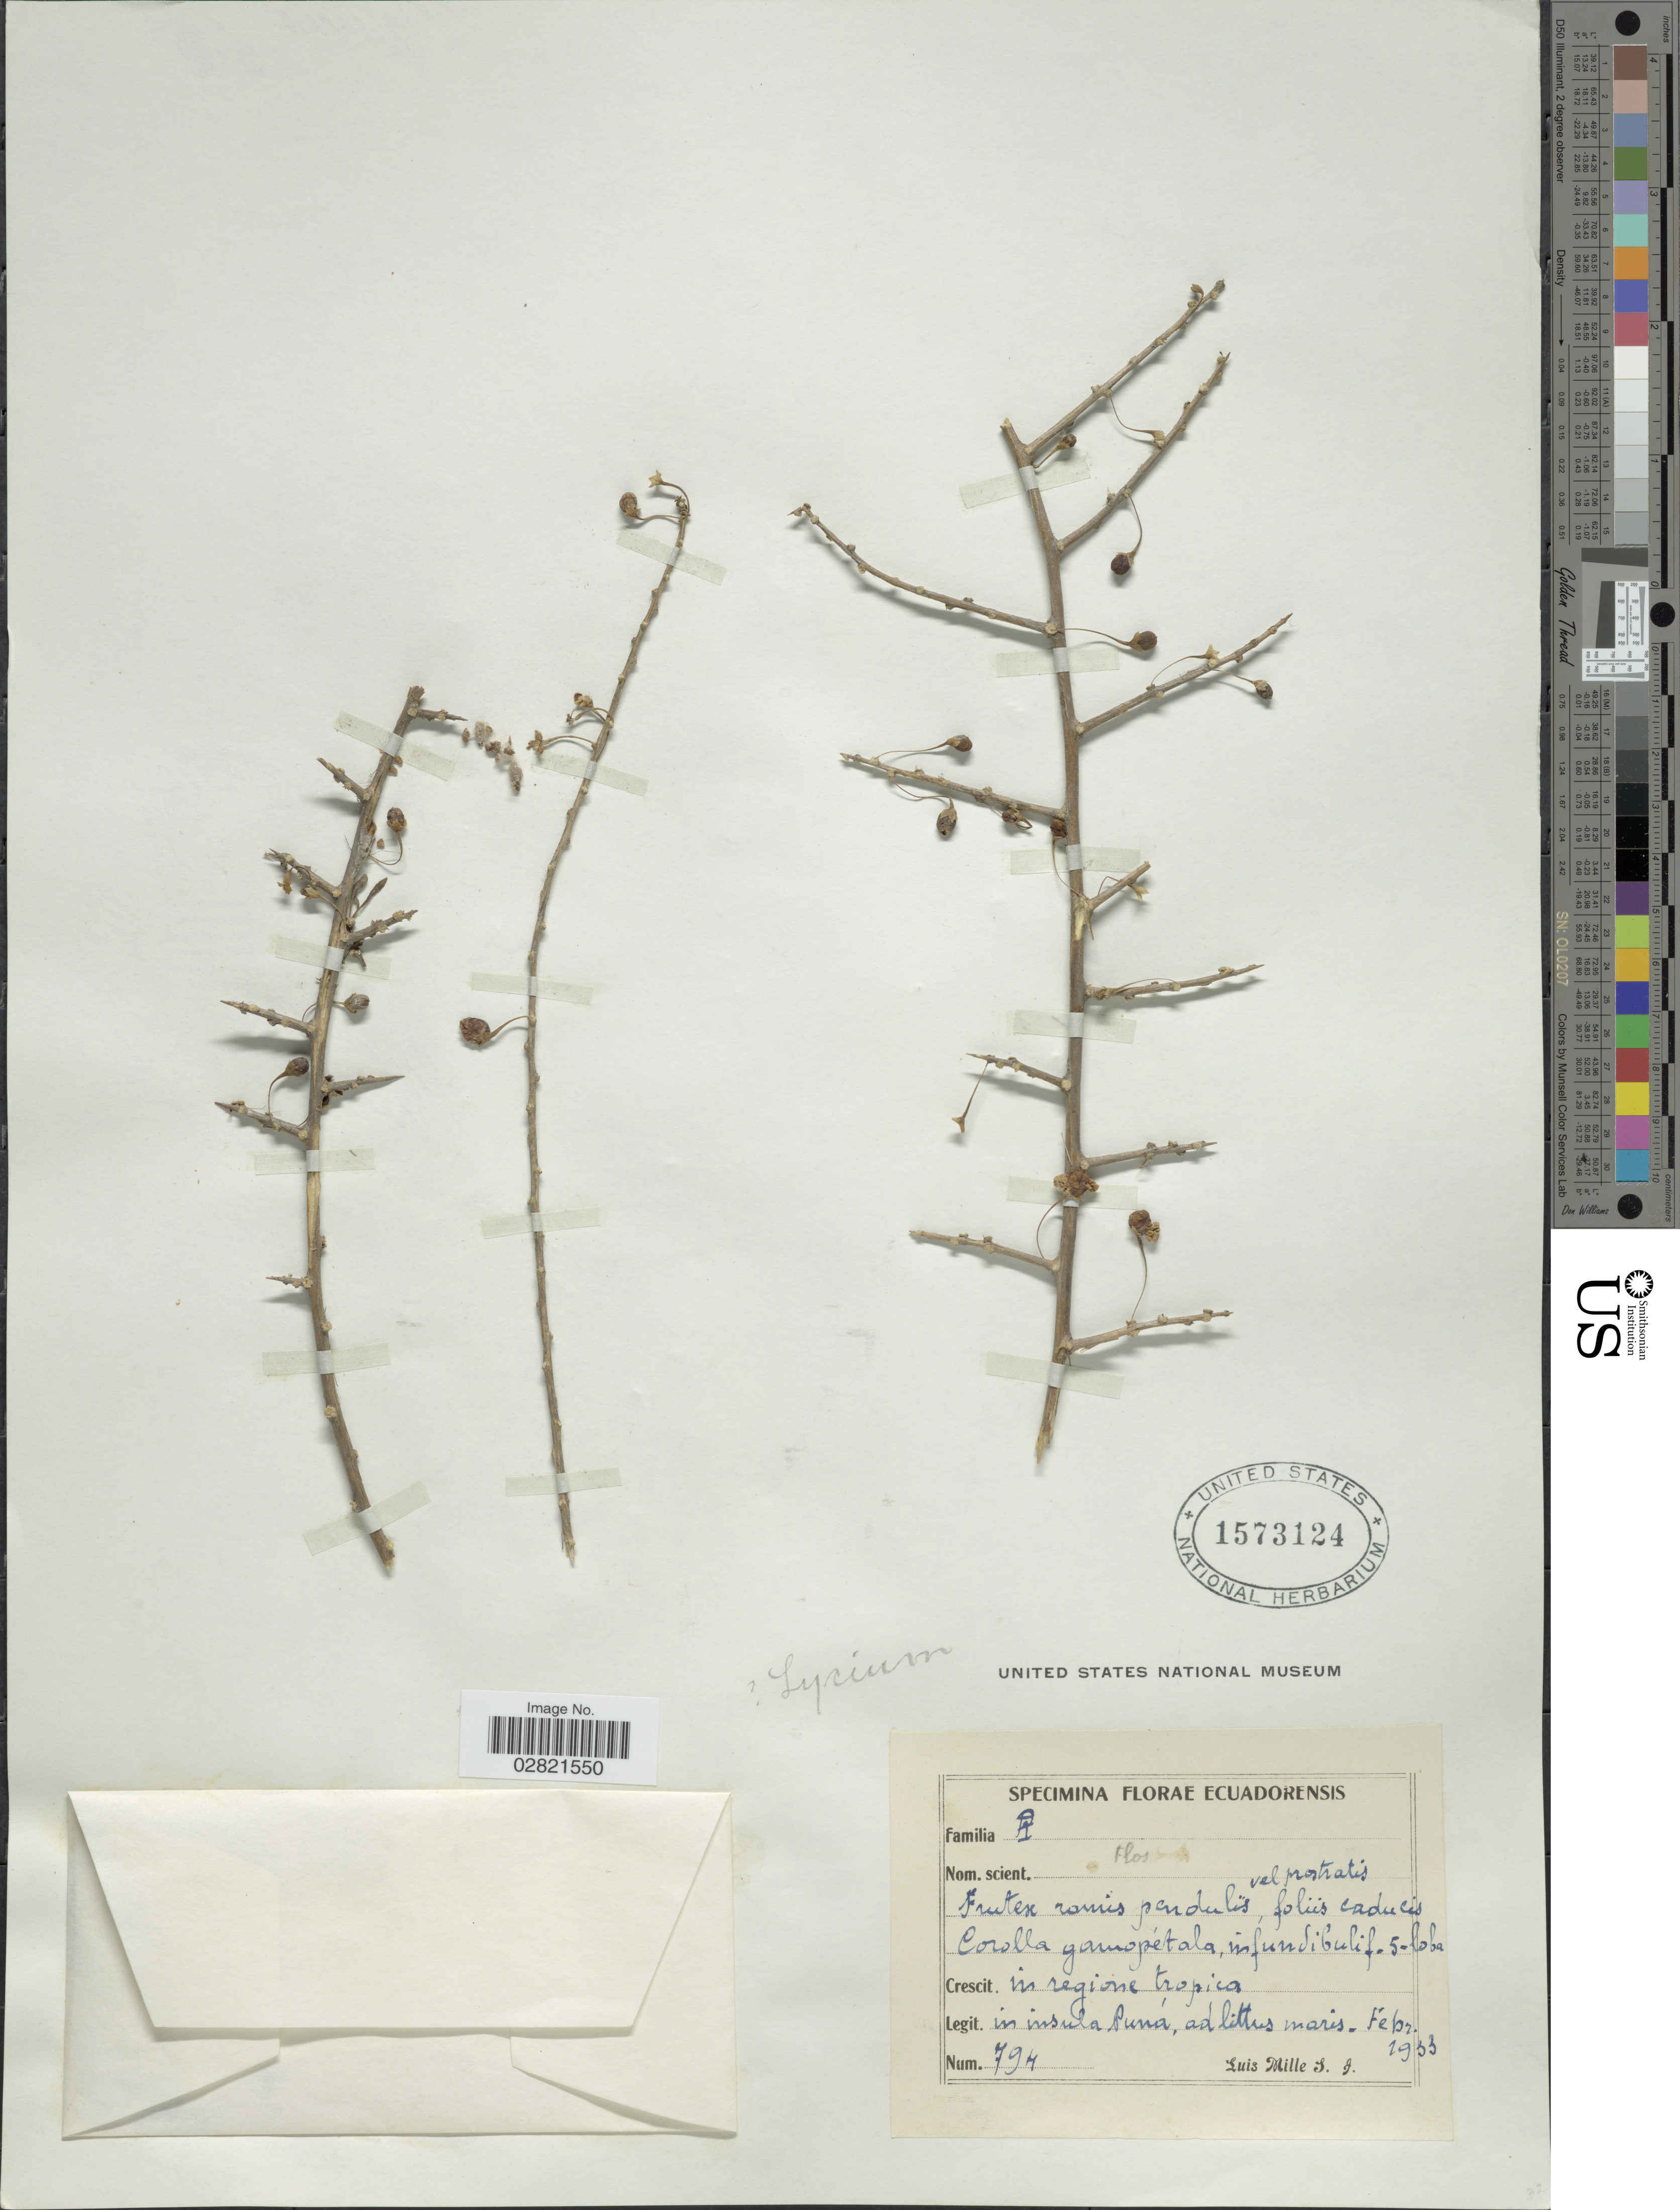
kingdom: Plantae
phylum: Tracheophyta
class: Magnoliopsida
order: Solanales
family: Solanaceae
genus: Lycium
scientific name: Lycium sp.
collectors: L. Mille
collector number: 794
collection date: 1933-02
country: Ecuador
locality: In insula Puná.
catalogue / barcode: US 1573124